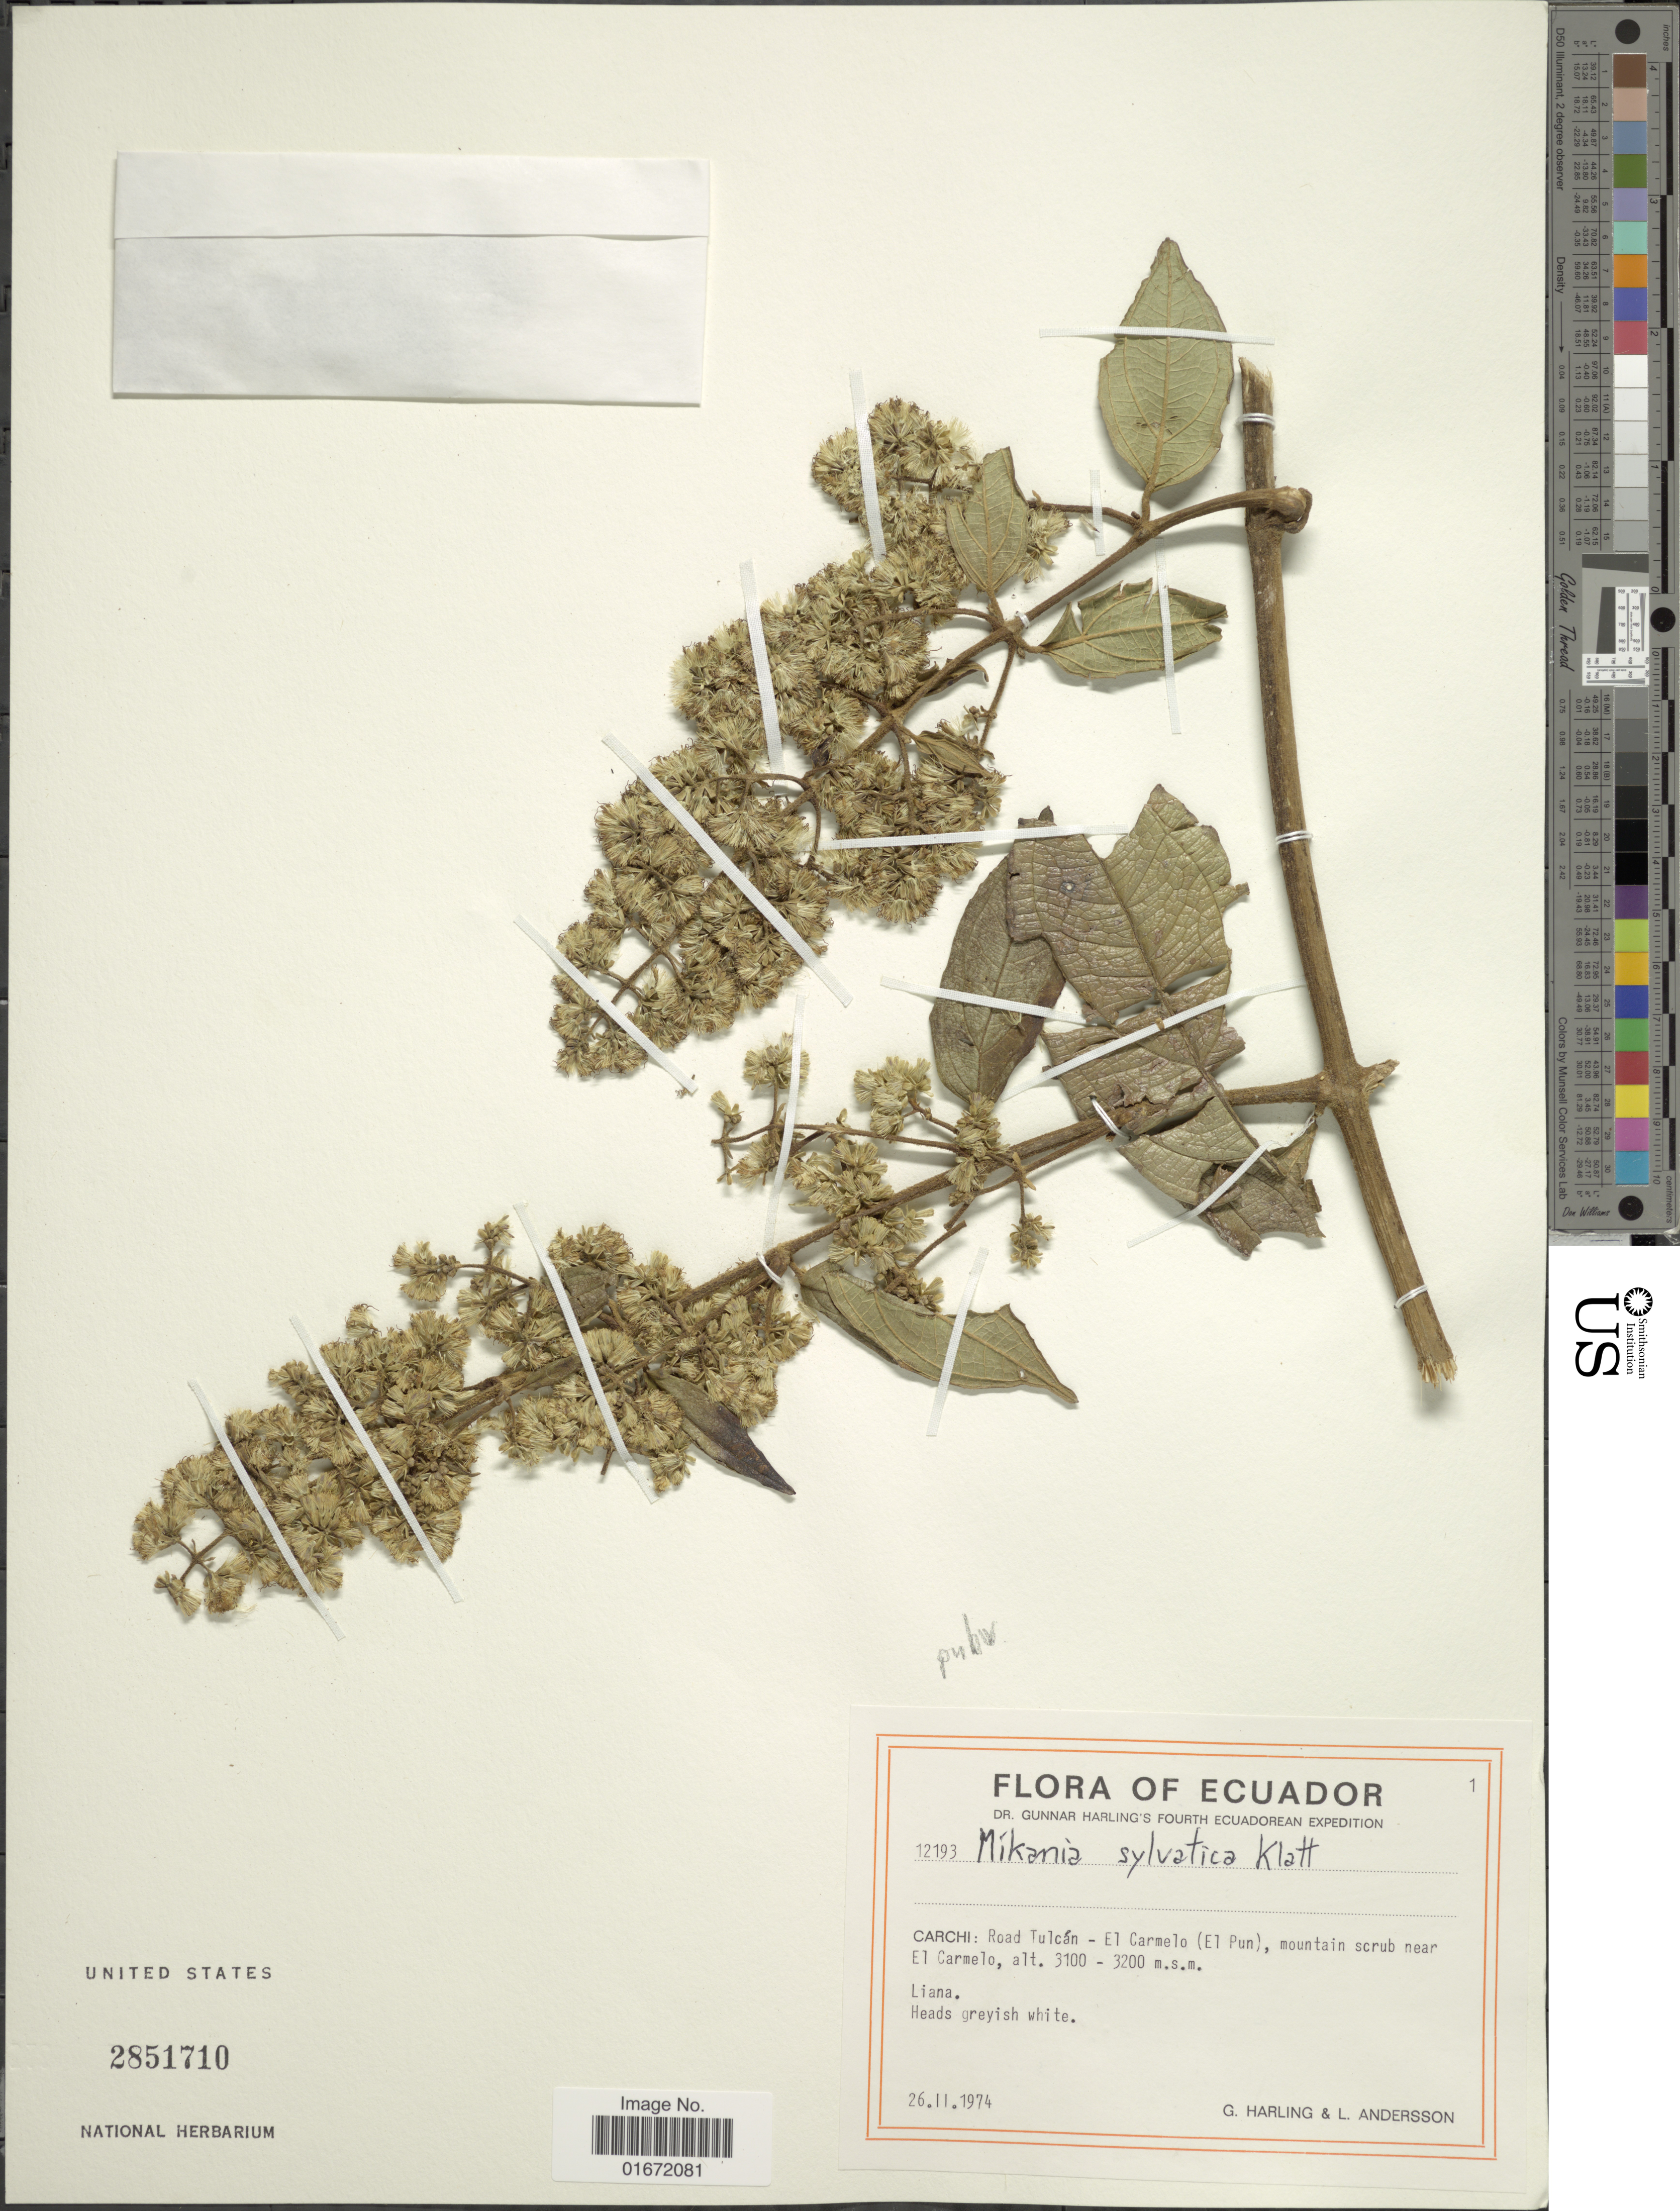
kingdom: Plantae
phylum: Tracheophyta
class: Magnoliopsida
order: Asterales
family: Asteraceae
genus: Mikania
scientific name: Mikania sylvatica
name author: Klatt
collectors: G. Harling & L. Andersson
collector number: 12193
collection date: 1974-02-26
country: Ecuador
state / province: Carchi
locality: Carchi: Road Tulcán - El Carmelo (El Pun), mountain scrub near El Carmelo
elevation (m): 3100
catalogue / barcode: US 2851710